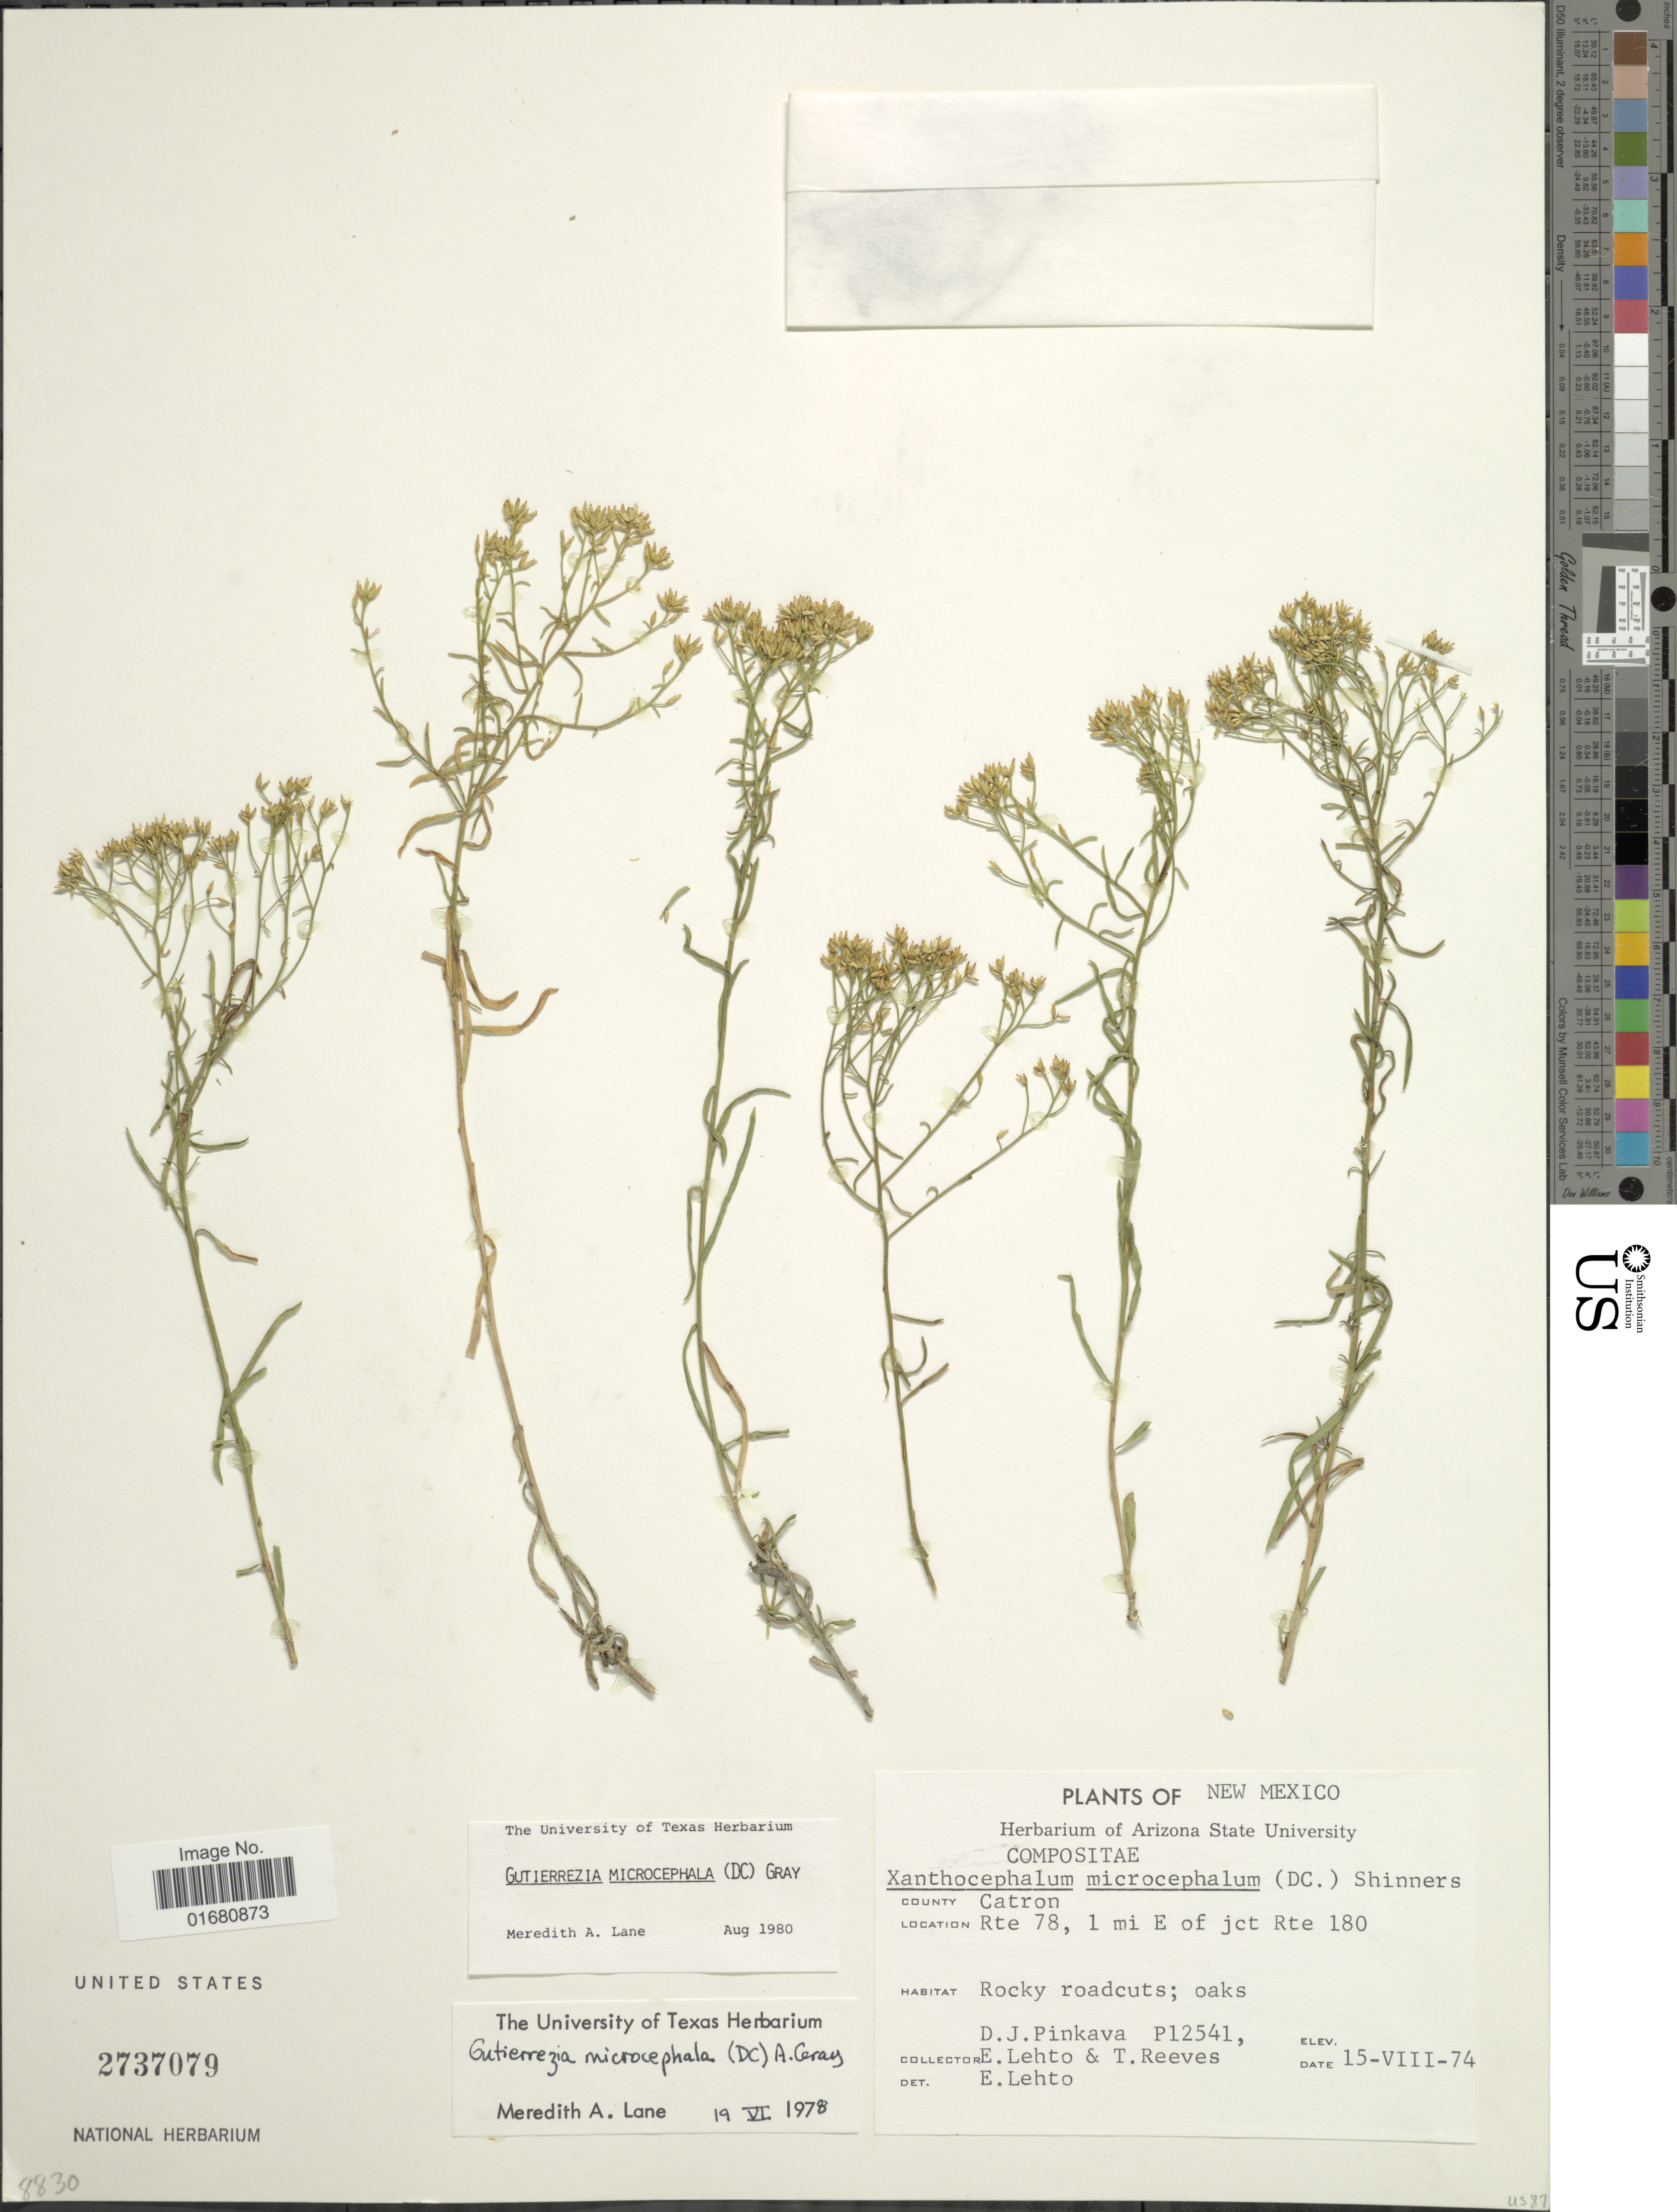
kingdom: Plantae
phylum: Tracheophyta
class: Magnoliopsida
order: Asterales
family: Asteraceae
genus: Gutierrezia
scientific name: Gutierrezia microcephala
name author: (DC.) A. Gray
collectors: D. J. Pinkava, E. Lehto & T. Reeves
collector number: P12541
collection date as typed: Transcribed d/m/y: 15/8/74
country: United States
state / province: New Mexico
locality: Carton County, Rte 78, 1 mi E of jct Rte 180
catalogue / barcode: US 2737079